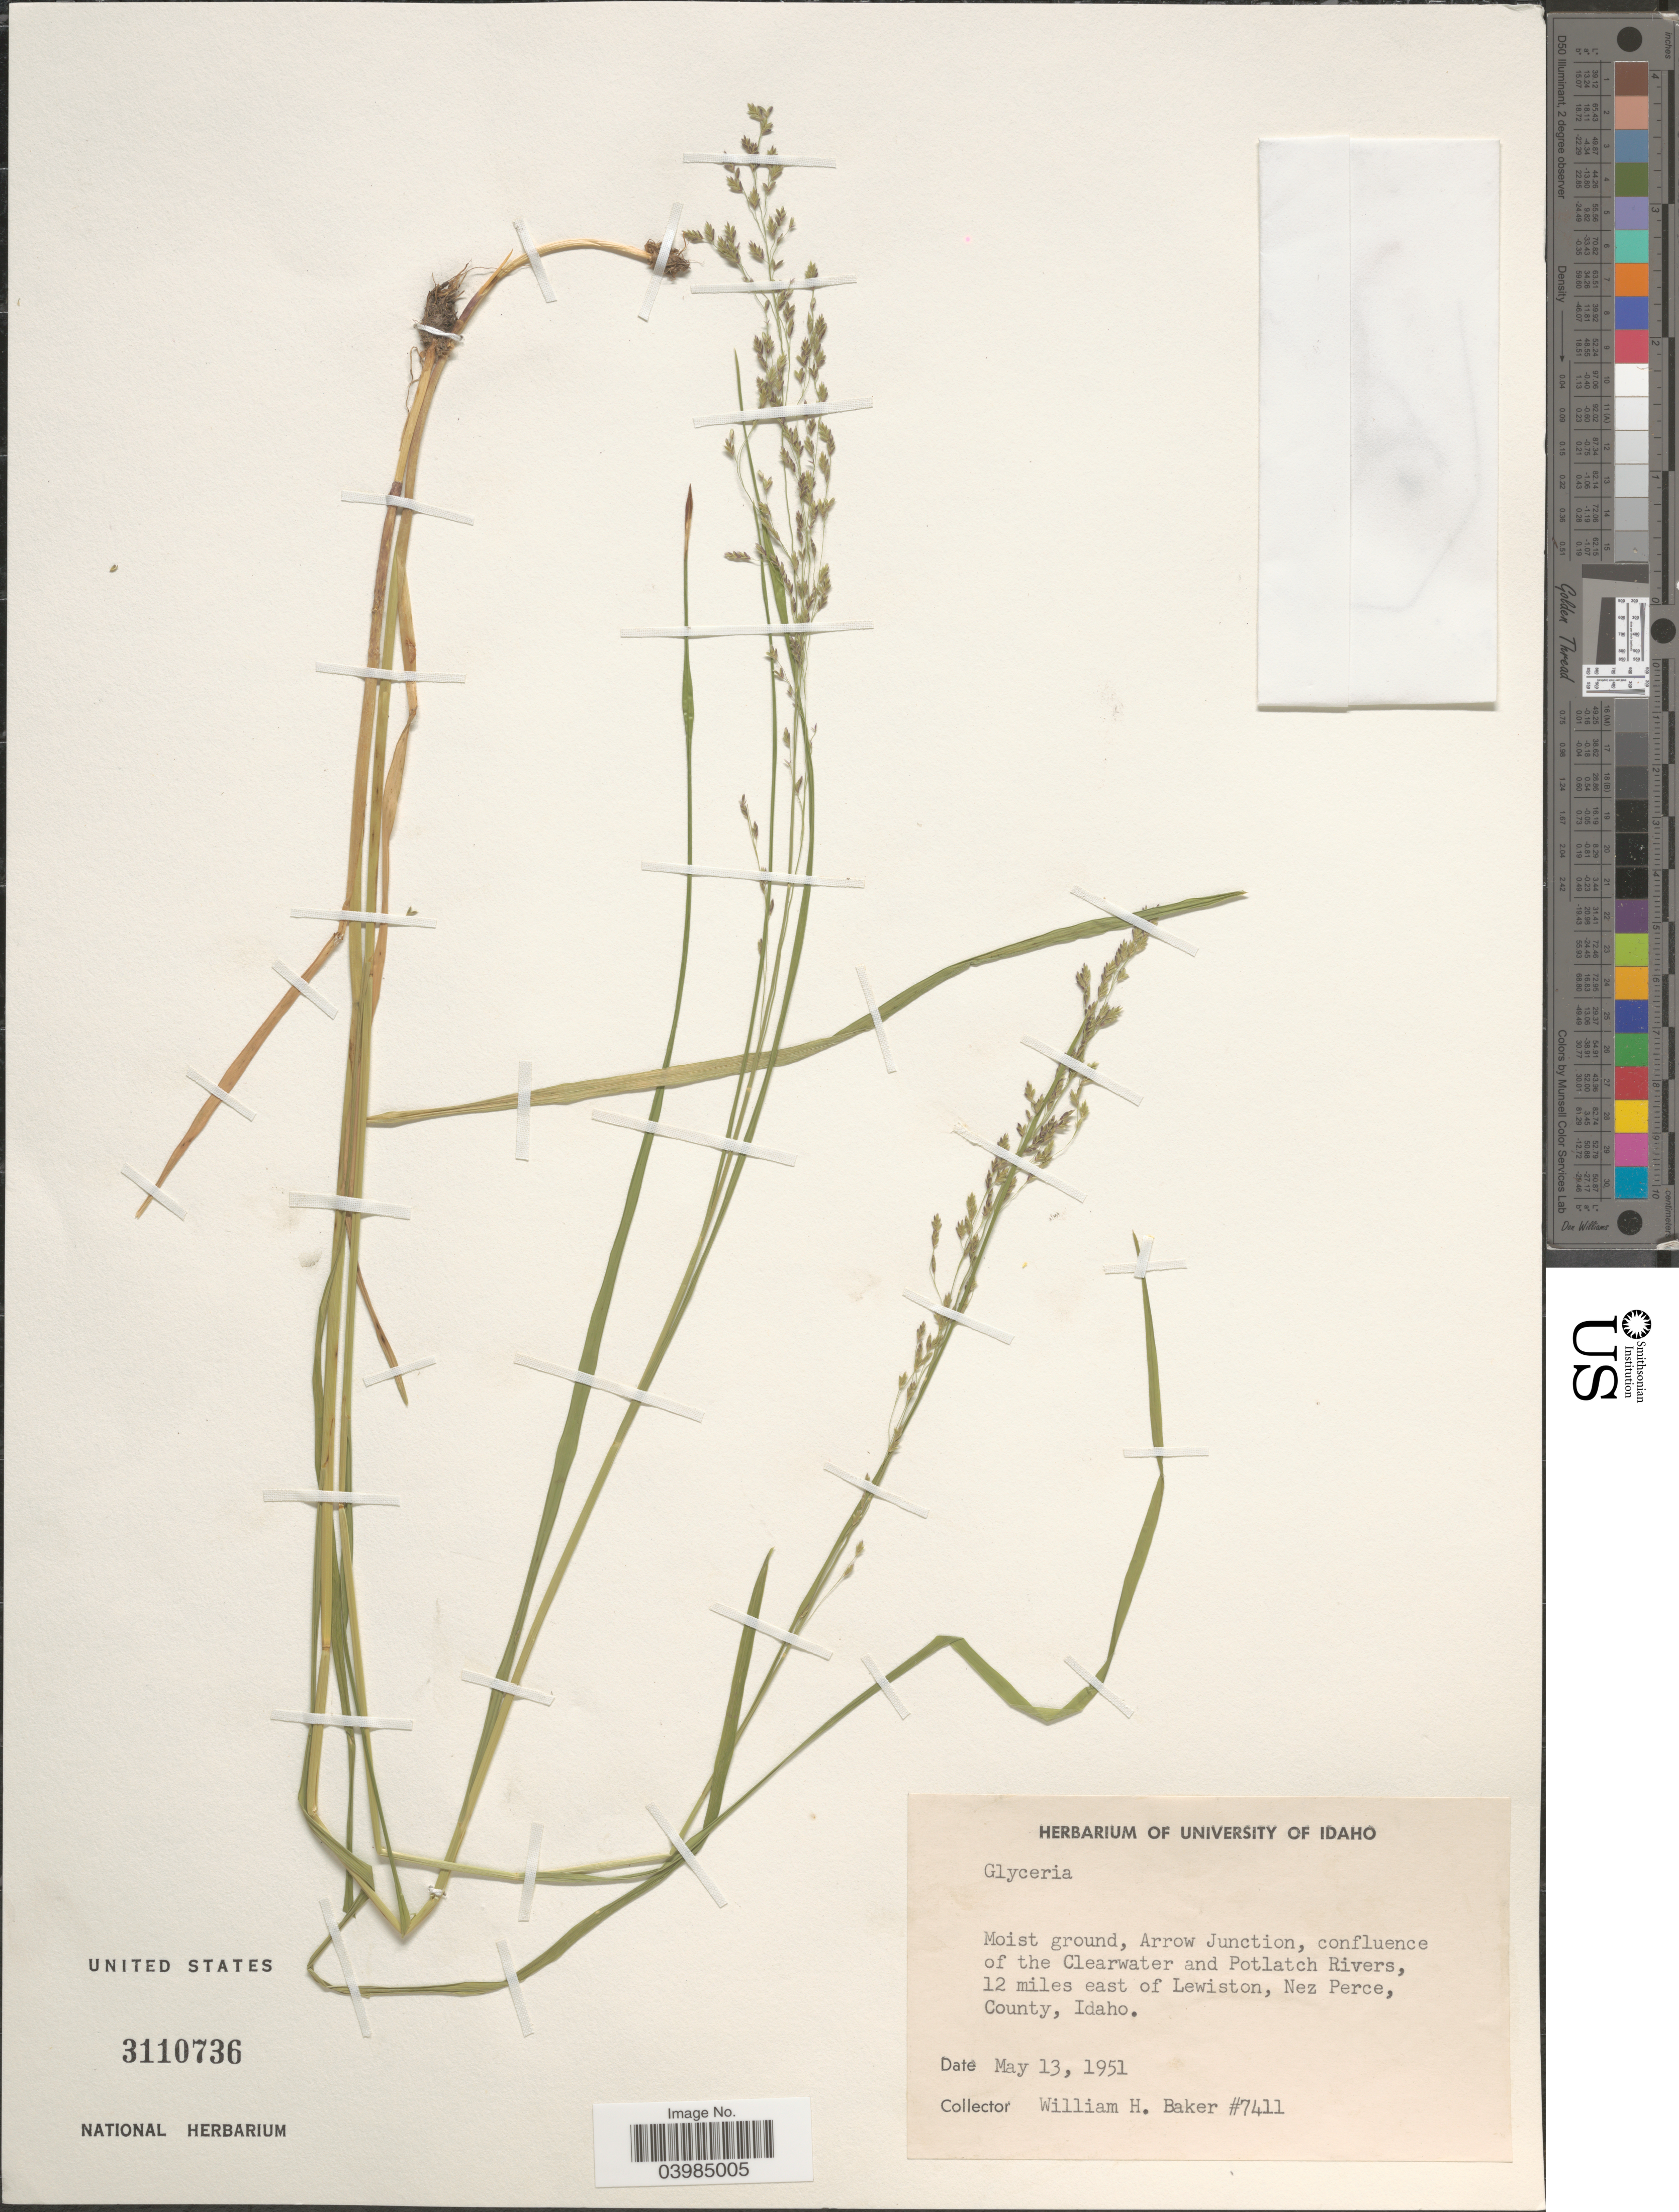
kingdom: Plantae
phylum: Tracheophyta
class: Liliopsida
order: Poales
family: Poaceae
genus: Glyceria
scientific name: Glyceria sp.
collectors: W. H. Baker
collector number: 7411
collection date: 1951-05-13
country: United States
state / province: Idaho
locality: Arrow Junction, confluence of the Clearwater and Potlatch Rivers, 12 miles east of Lewiston, Nez Perce, County.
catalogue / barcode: US 3110736